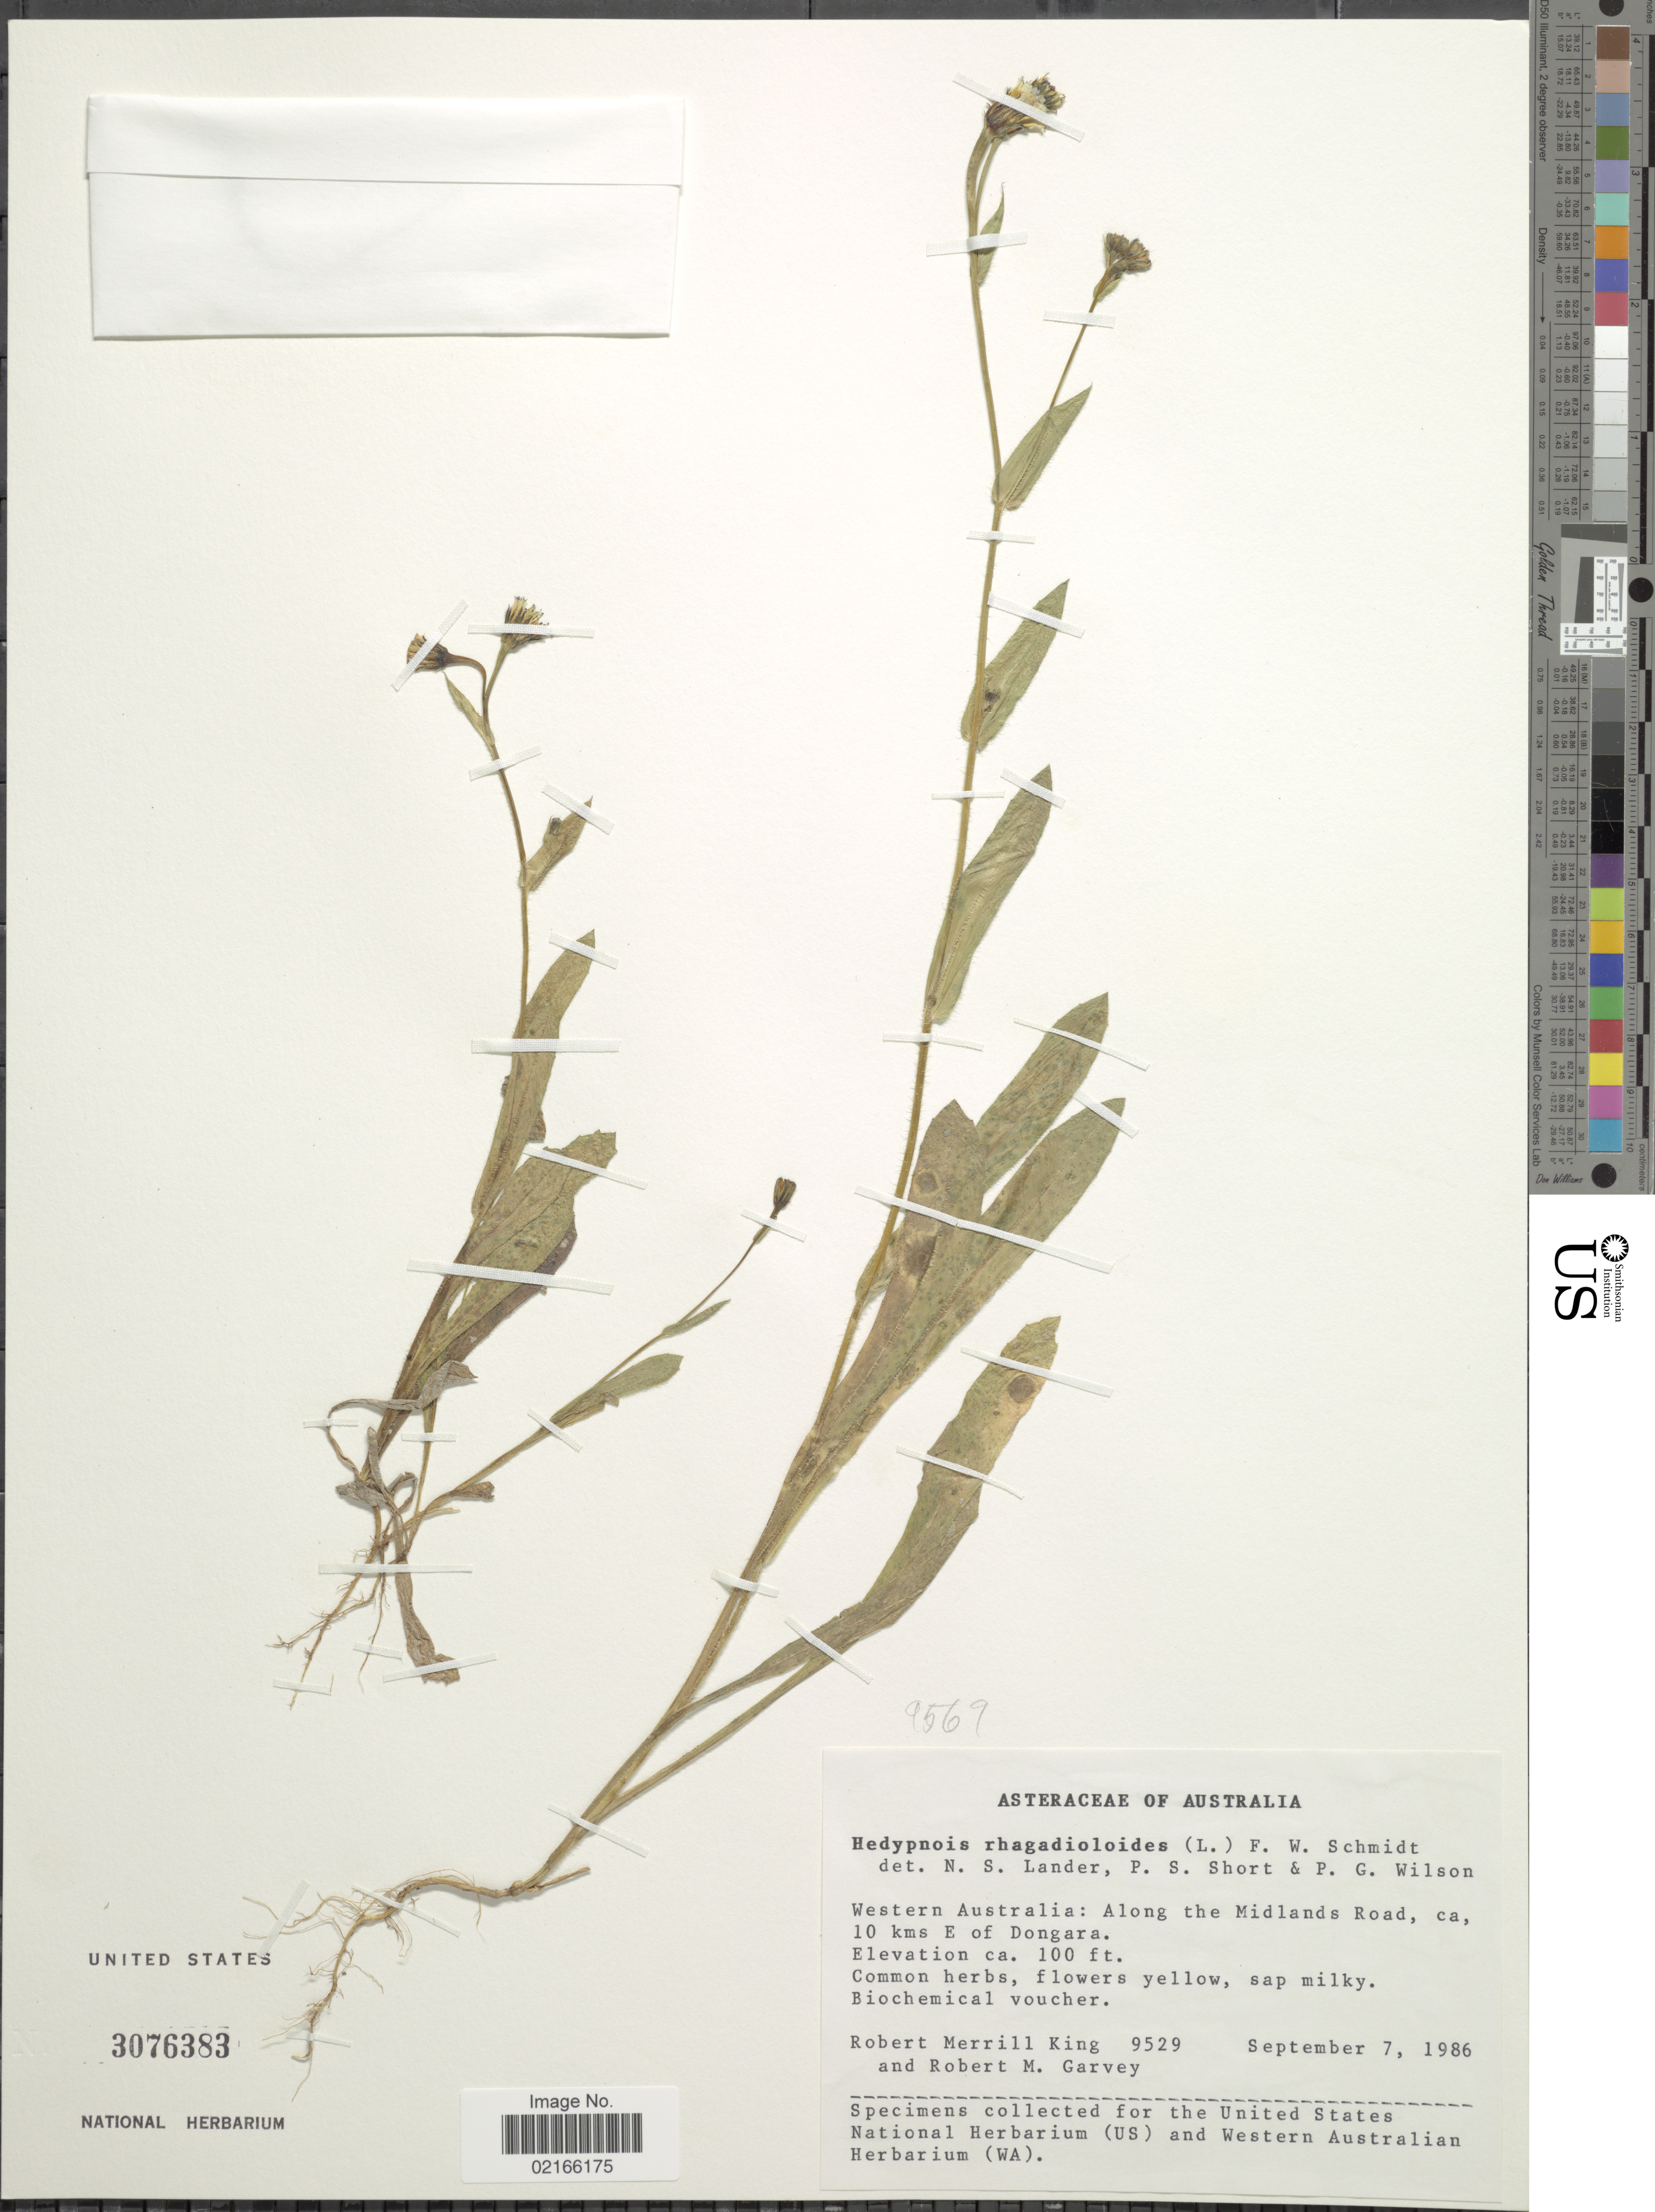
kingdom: Plantae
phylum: Tracheophyta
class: Magnoliopsida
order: Asterales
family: Asteraceae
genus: Hedypnois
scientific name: Hedypnois rhagadioloides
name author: (L.) F.W. Schmidt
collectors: R. M. King & R. Garvey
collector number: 9529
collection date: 1986-09-07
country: Australia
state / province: Western Australia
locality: Along the Midlands Road, ca, 10 kms E of Dongara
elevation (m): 30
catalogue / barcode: US 3076383